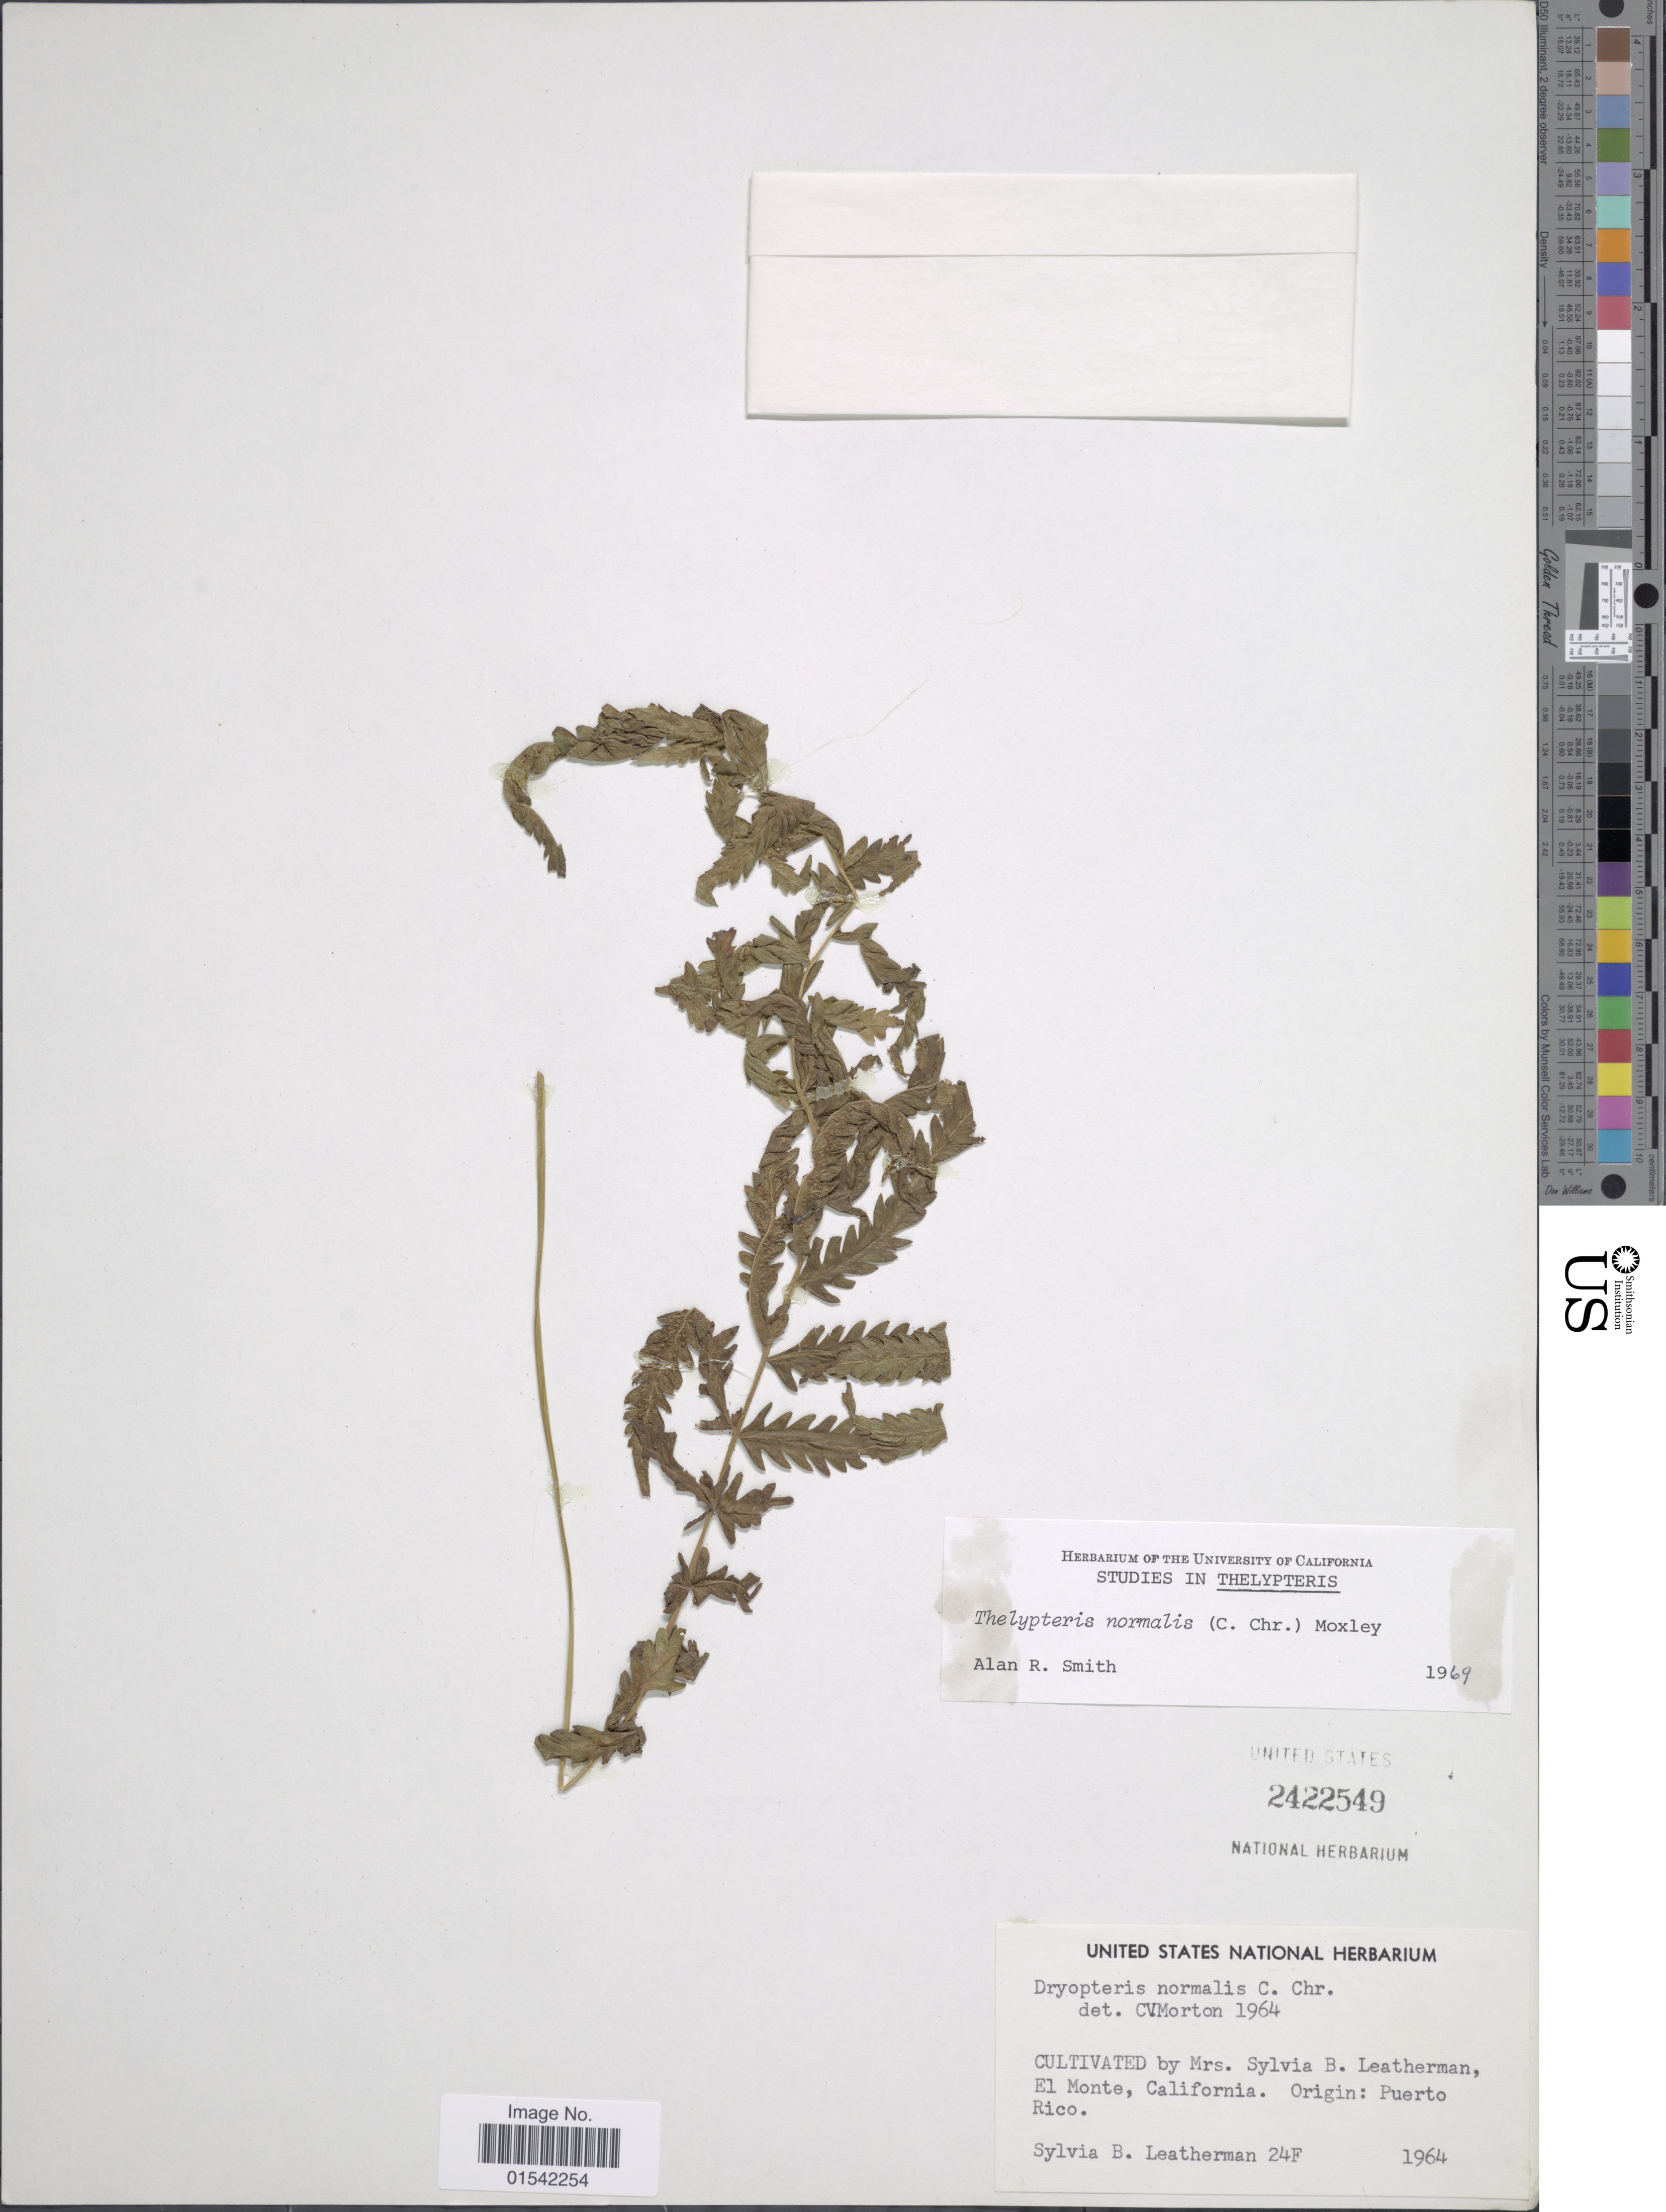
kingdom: Plantae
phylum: Tracheophyta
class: Polypodiopsida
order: Polypodiales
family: Thelypteridaceae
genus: Cyclosorus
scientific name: Cyclosorus kunthii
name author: (Desv.) Christenh.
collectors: S. Leatherman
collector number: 24F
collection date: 1964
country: United States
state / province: California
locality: Cultivated by Mrs. Sylvia B. Leatherman, El Monte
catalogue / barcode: US 2422549